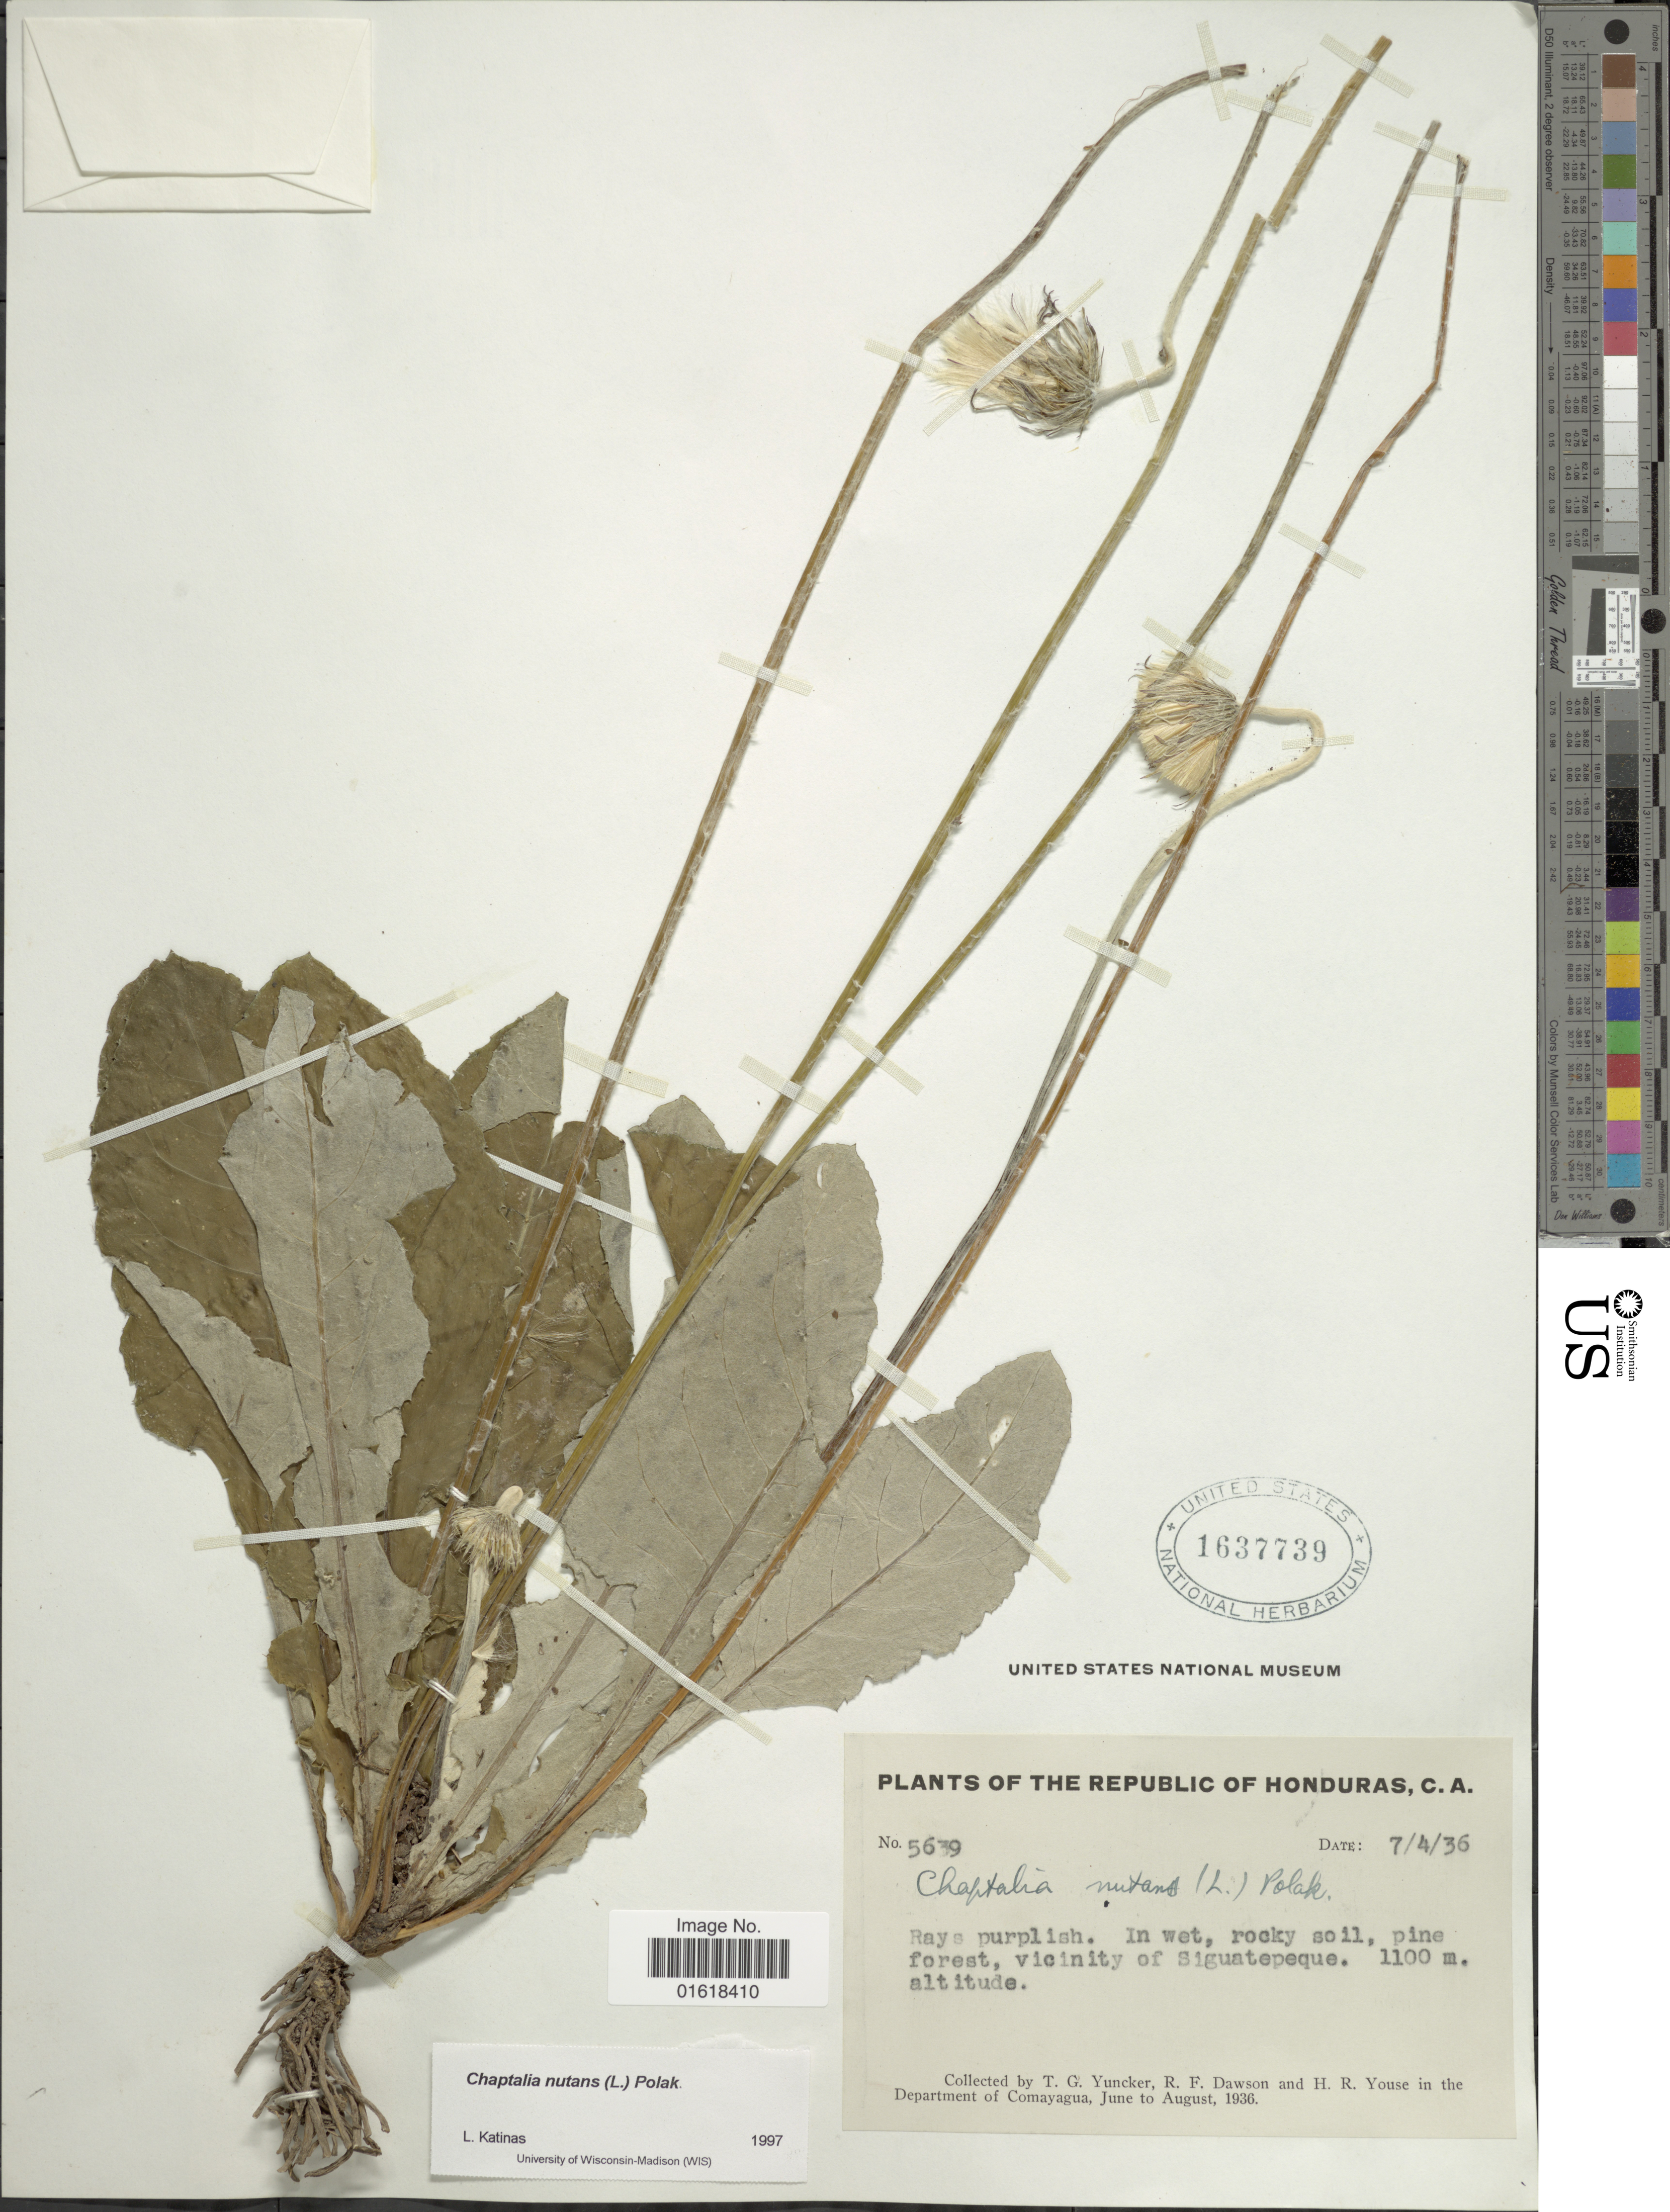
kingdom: Plantae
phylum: Tracheophyta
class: Magnoliopsida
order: Asterales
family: Asteraceae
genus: Chaptalia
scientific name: Chaptalia nutans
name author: (L.) Pol.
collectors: T. G. Yuncker, R. F. Dawson & H. Youse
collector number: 5639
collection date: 1936-04-07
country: Honduras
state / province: Comayagua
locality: Vicinity of Siguatepeque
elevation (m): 1100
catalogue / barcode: US 1637739